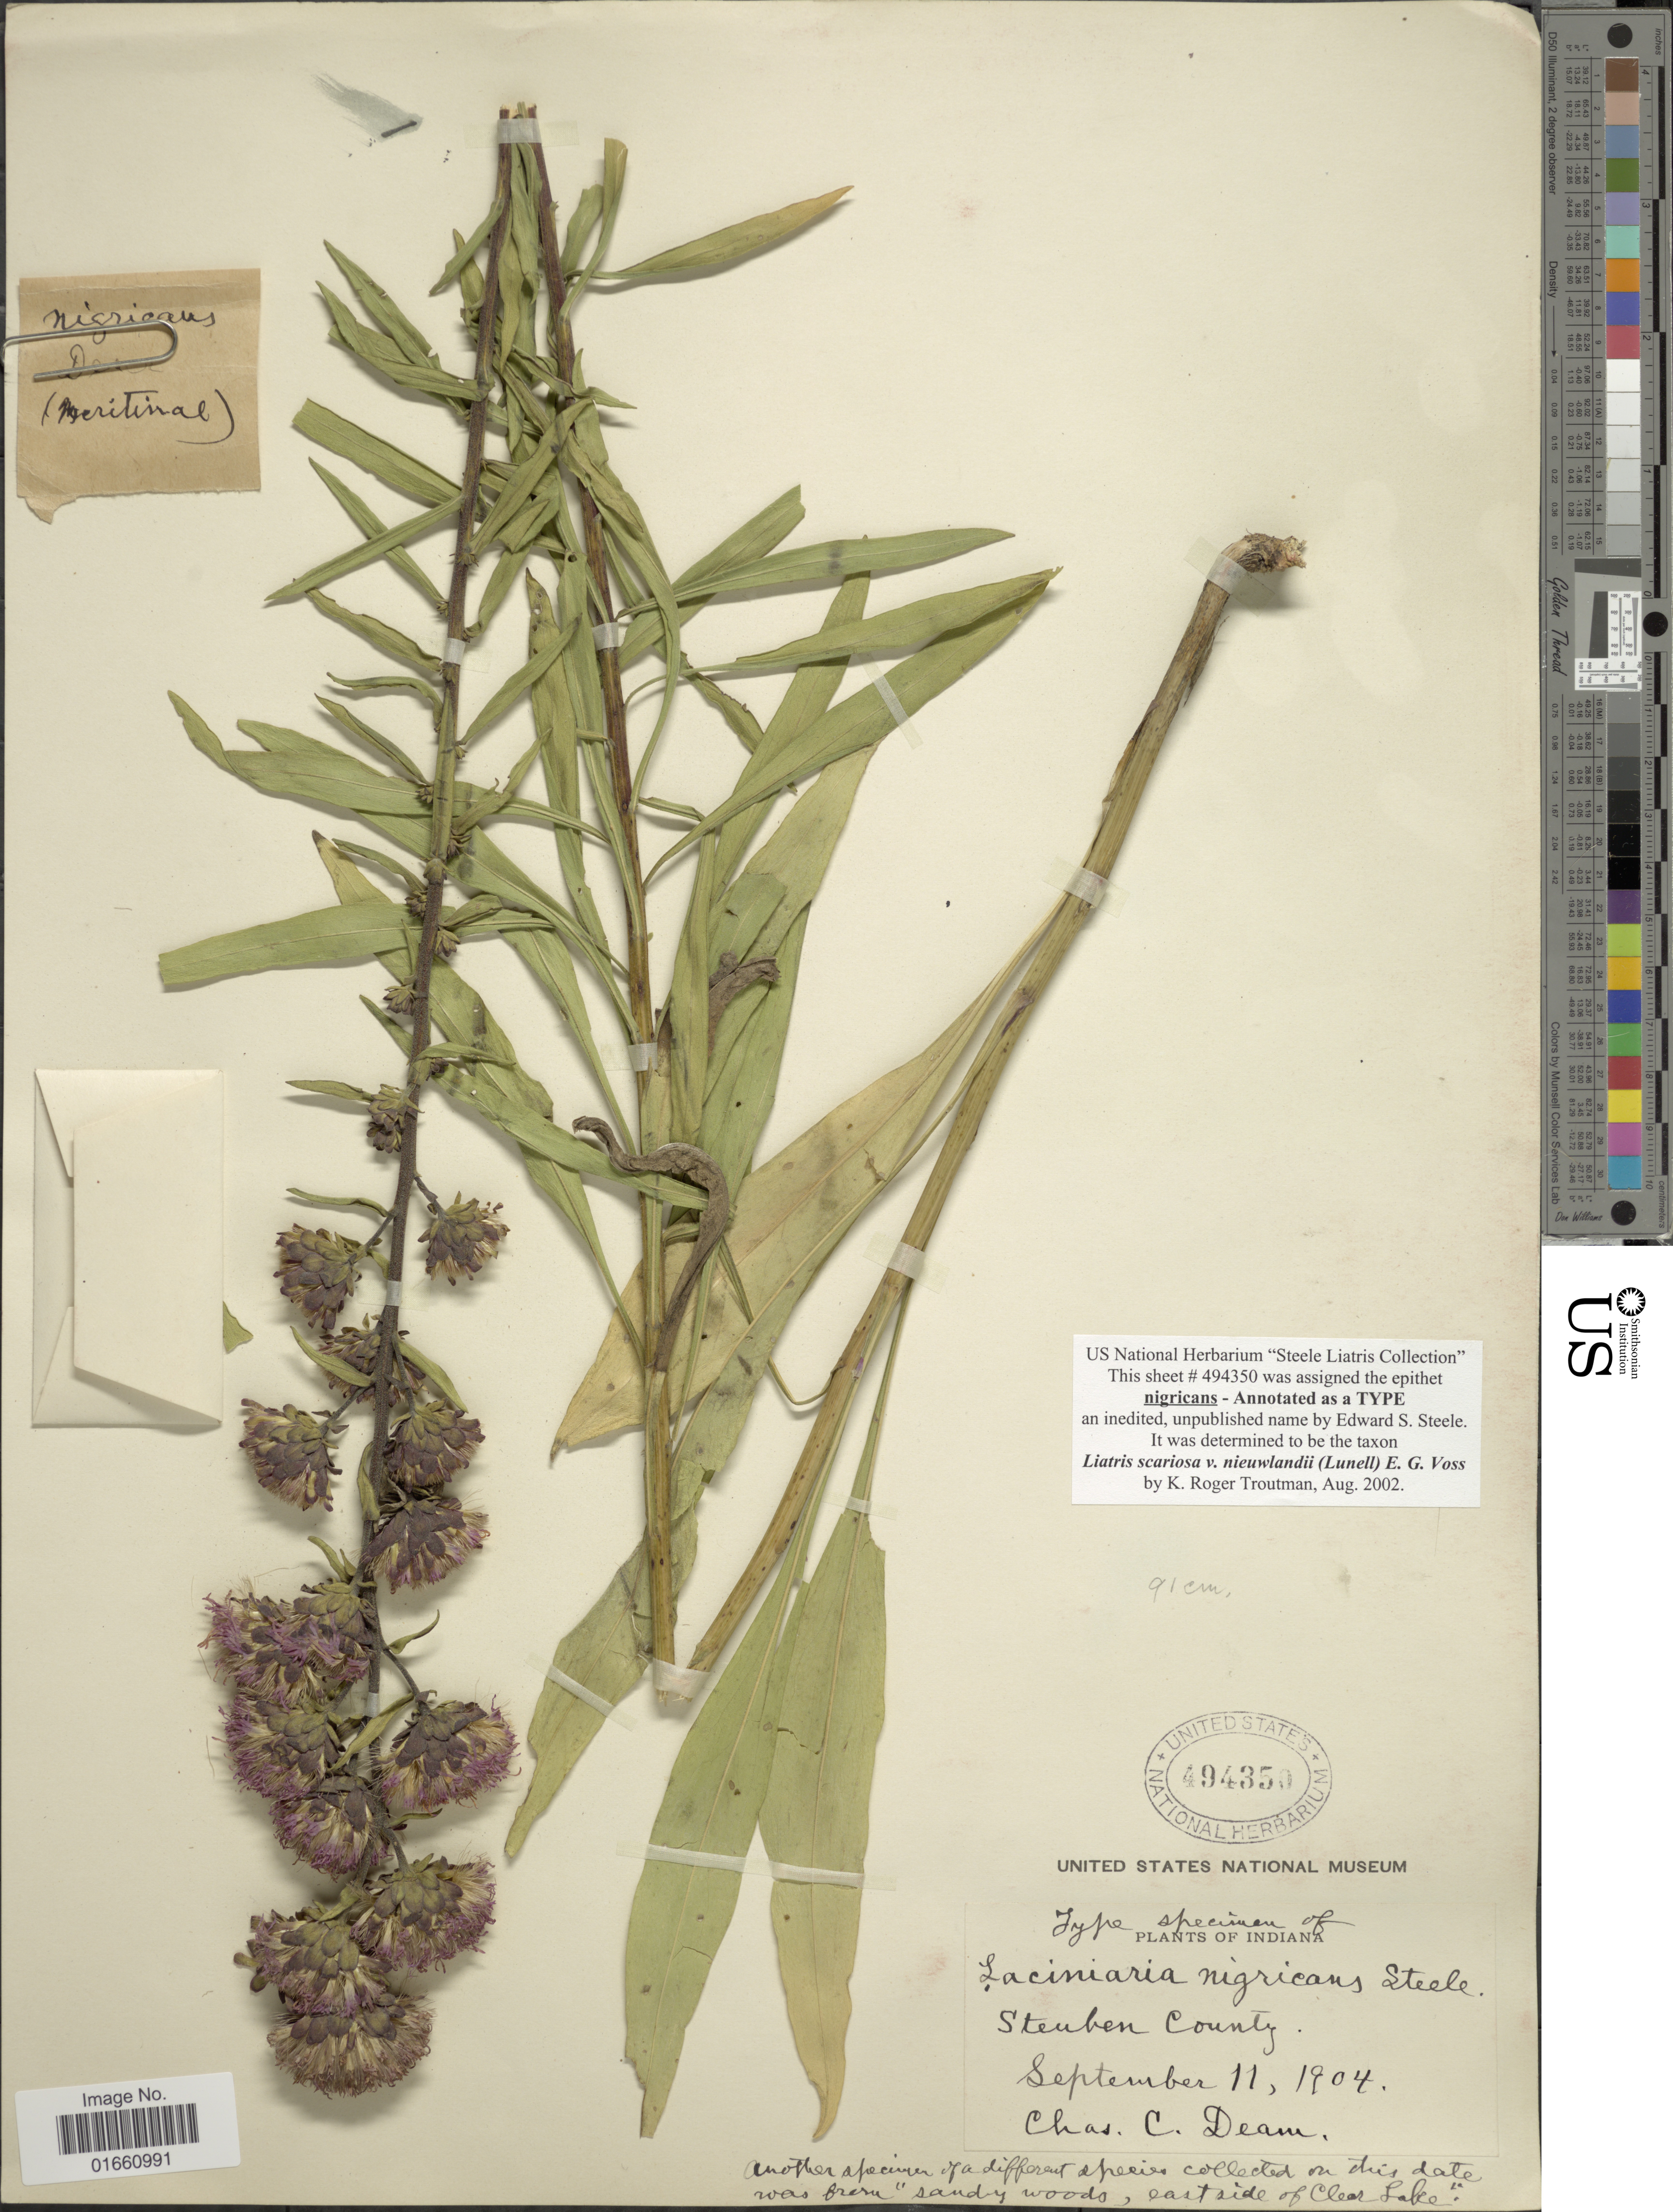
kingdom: Plantae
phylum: Tracheophyta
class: Magnoliopsida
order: Asterales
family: Asteraceae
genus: Liatris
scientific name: Liatris scariosa var. nieuwlandii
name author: (Lunell) E.G. Voss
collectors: C. C. Deam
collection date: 1904-09-11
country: United States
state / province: Indiana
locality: Steuben County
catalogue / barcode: US 494350